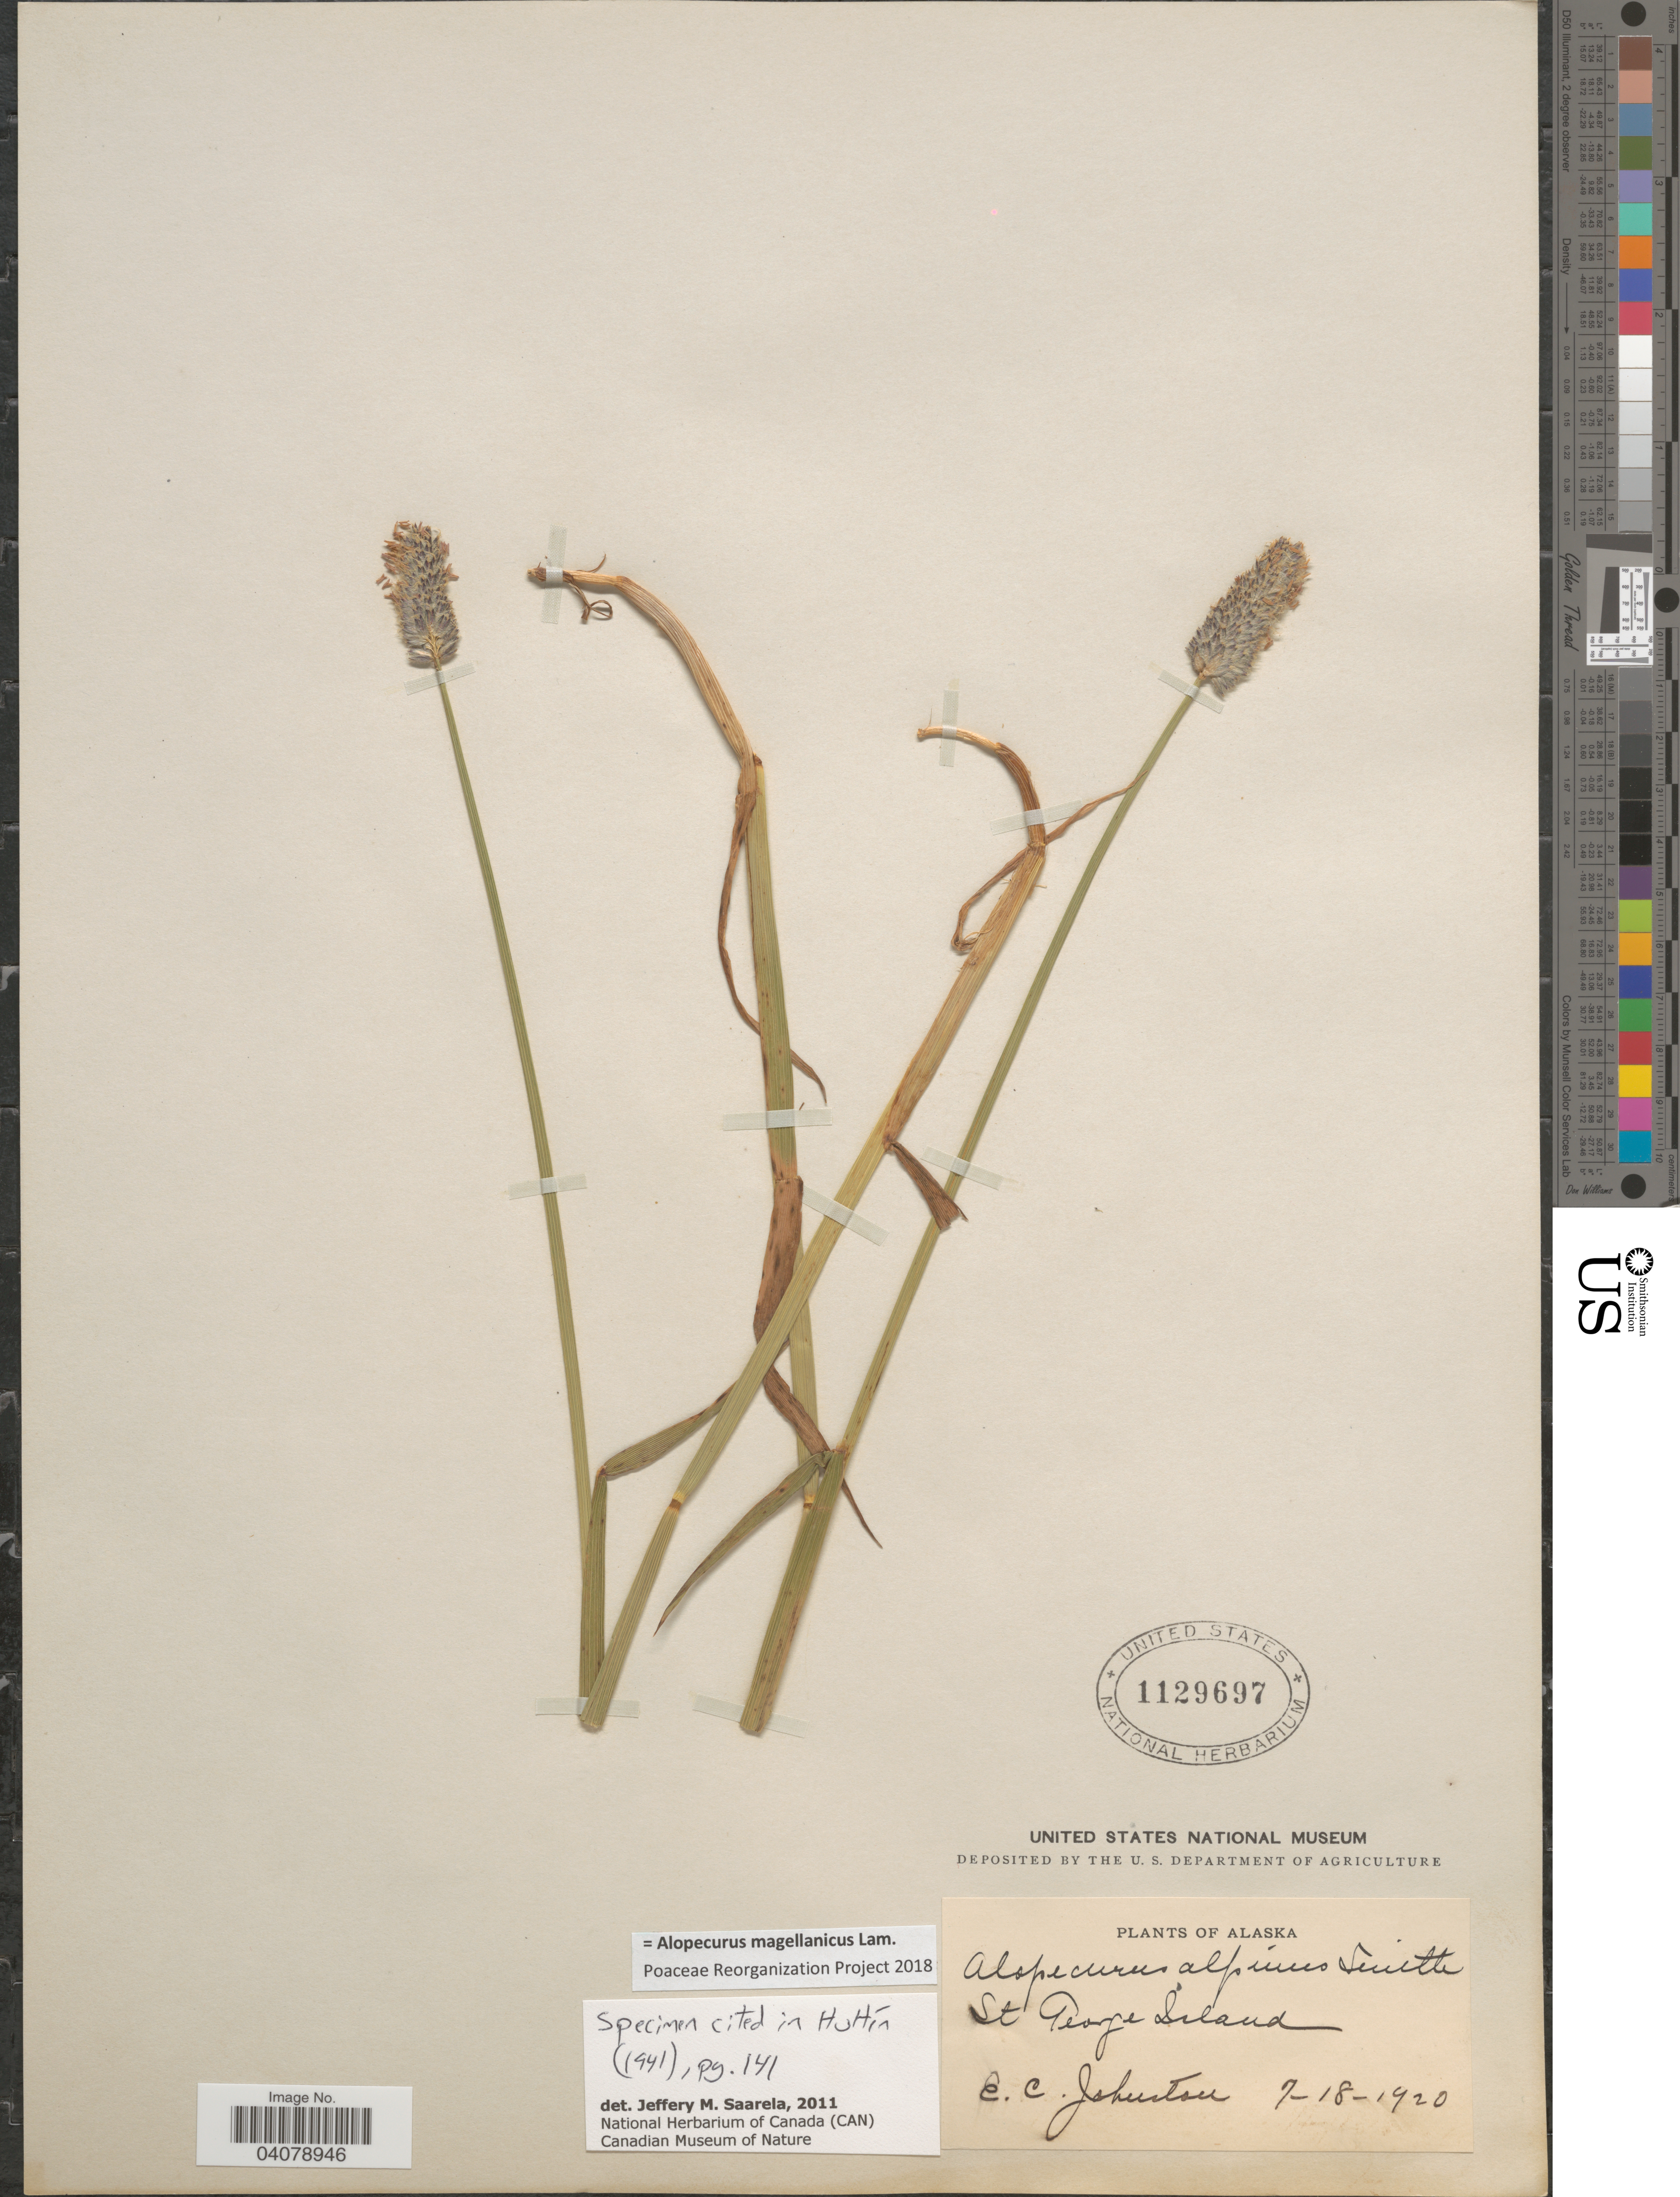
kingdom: Plantae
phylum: Tracheophyta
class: Liliopsida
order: Poales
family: Poaceae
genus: Alopecurus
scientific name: Alopecurus magellanicus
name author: Lam.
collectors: E. C. Johnston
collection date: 1920-07-18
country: United States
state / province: Alaska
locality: St George Island.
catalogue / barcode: US 1129697